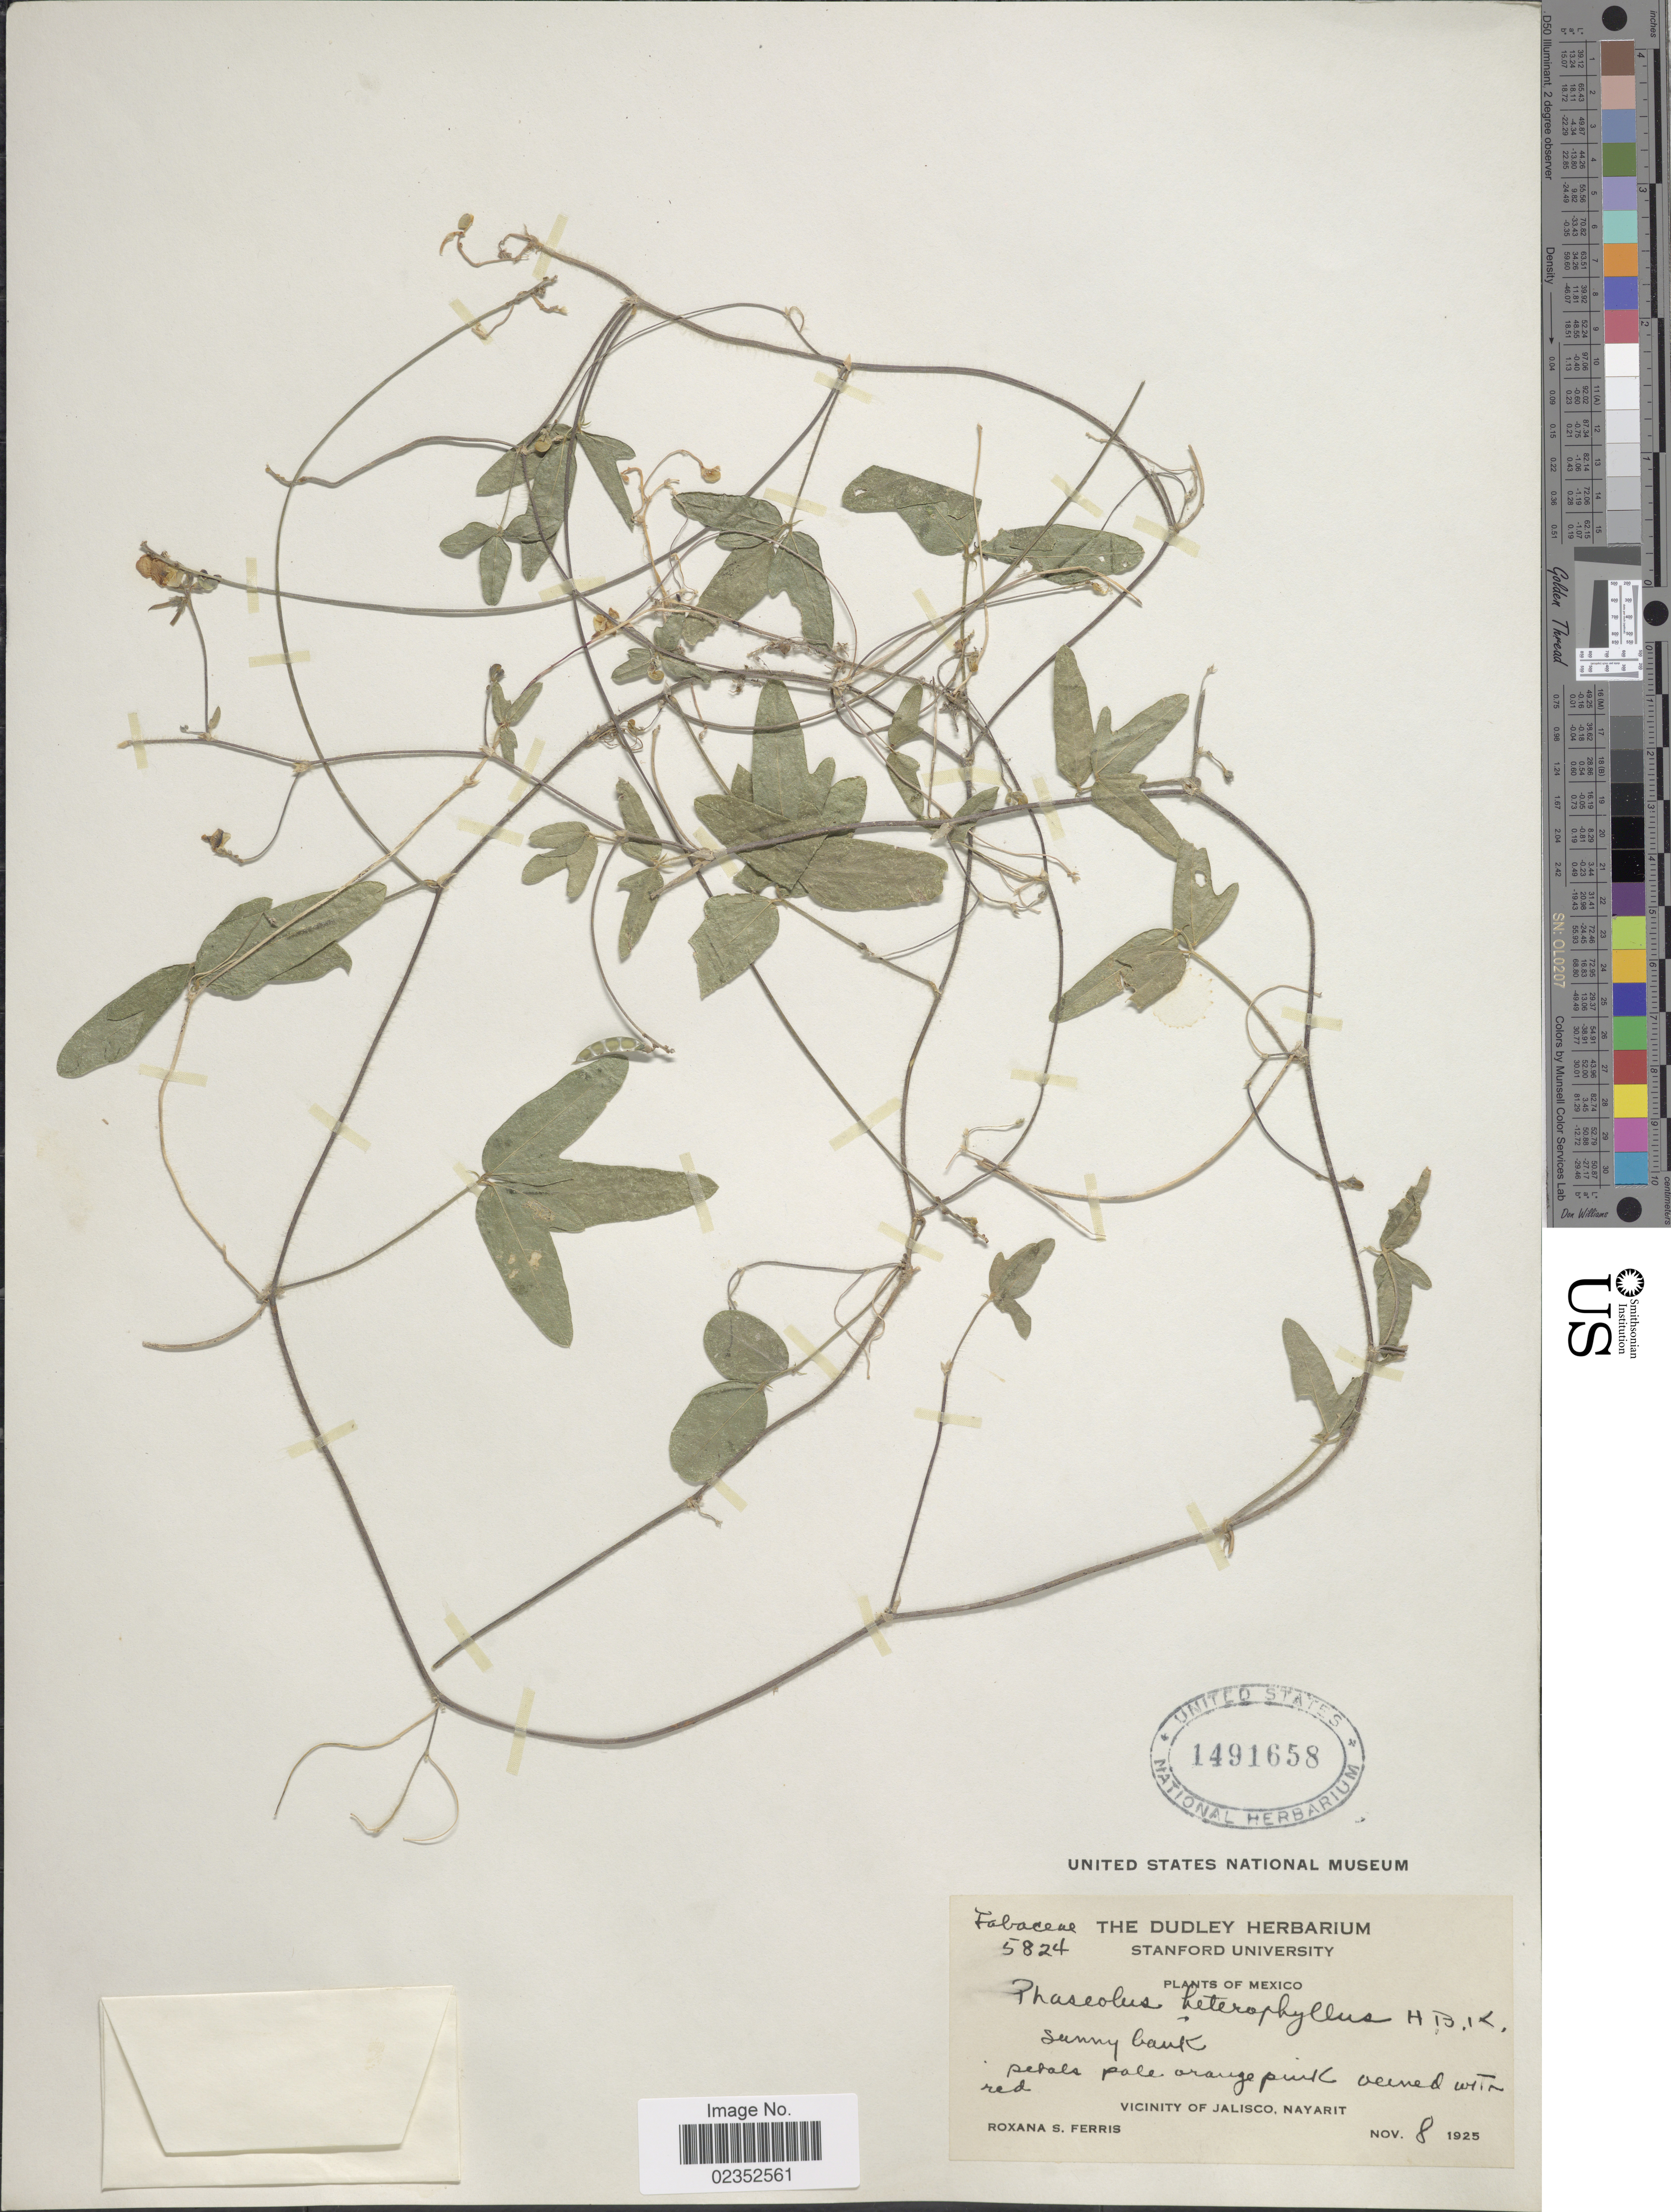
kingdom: Plantae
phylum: Tracheophyta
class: Magnoliopsida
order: Fabales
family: Fabaceae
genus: Macroptilium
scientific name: Macroptilium gibbosifolium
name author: (Ortega) A. Delgado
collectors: R. S. Ferris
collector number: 5824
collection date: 1925-11-08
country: Mexico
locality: Sunny bank, vicinity of Jalisco, Nayarit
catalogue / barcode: US 1491658